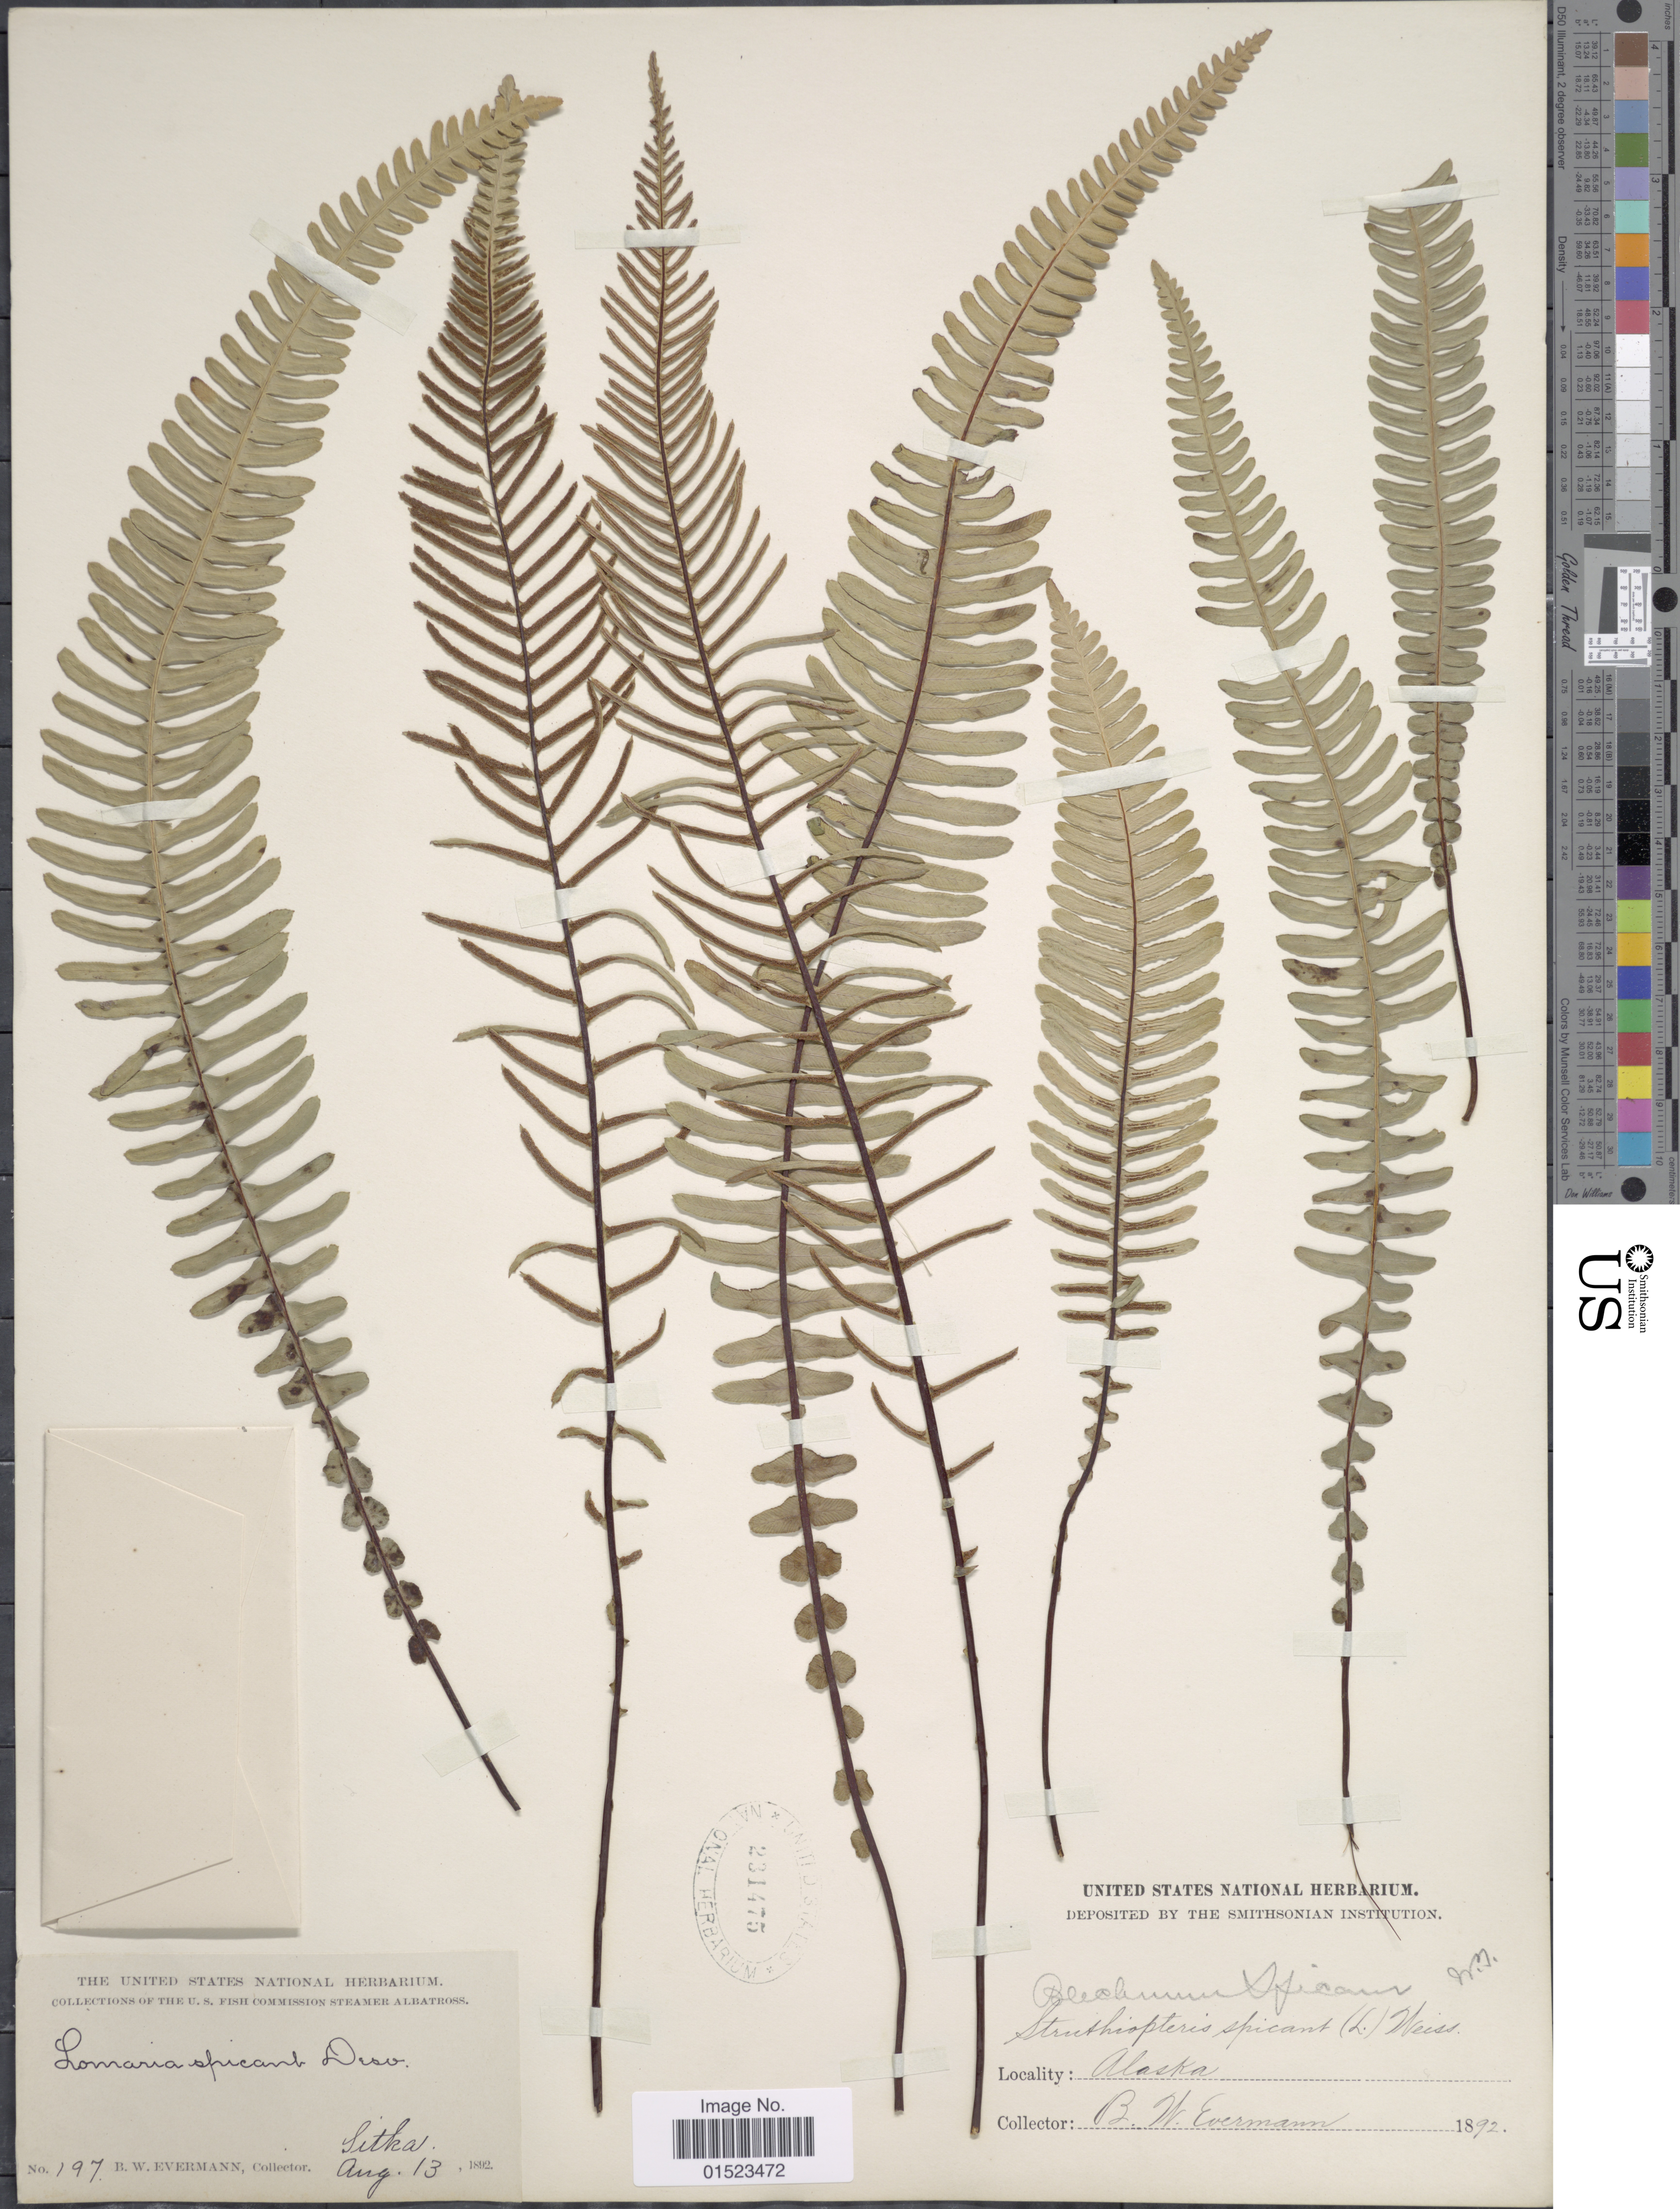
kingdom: Plantae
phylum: Tracheophyta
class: Polypodiopsida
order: Polypodiales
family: Blechnaceae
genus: Blechnum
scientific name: Blechnum spicant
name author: (L.) Sm.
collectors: B. W. Evermann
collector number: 197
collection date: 1892-08-13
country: United States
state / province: Alaska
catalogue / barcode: US 231475